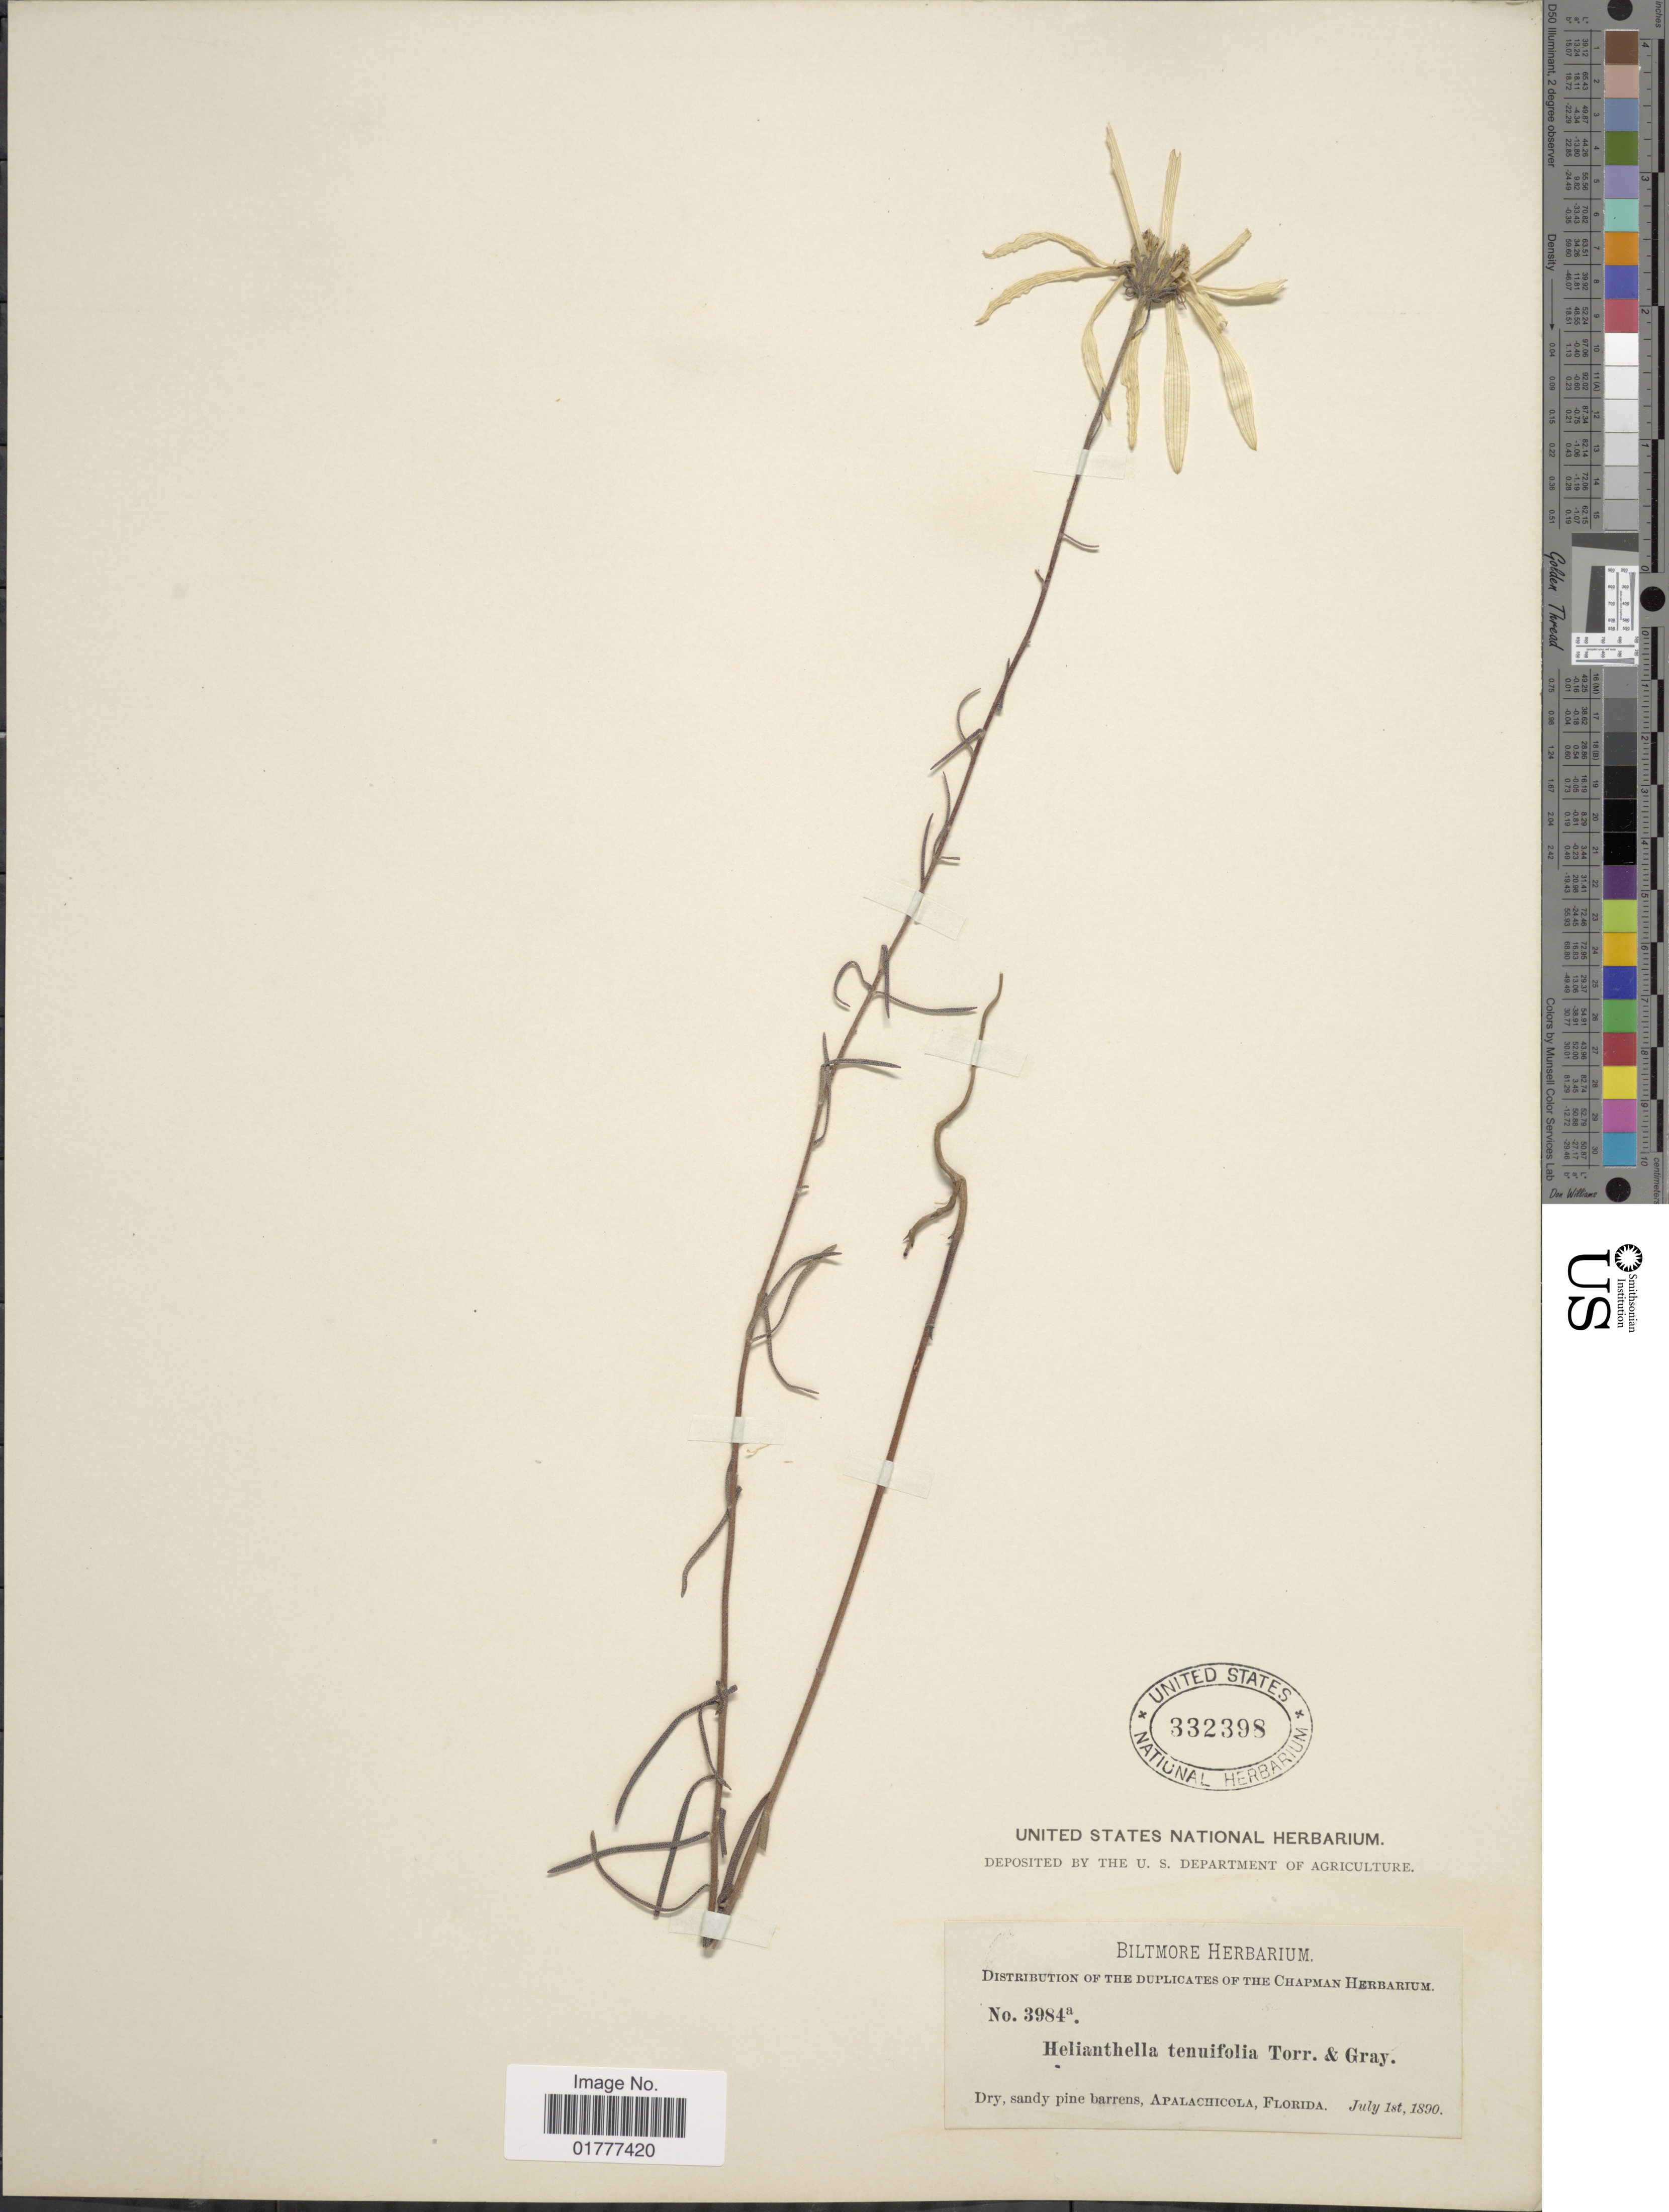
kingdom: Plantae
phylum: Tracheophyta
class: Magnoliopsida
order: Asterales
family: Asteraceae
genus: Phoebanthus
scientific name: Phoebanthus tenuifolius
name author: (Torr. & A. Gray) S.F. Blake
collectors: ex herb. Biltmore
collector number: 3984a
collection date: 1890-07-01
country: United States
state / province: Florida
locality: Dry, sandy pine barrens, Apachicola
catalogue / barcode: US 332398